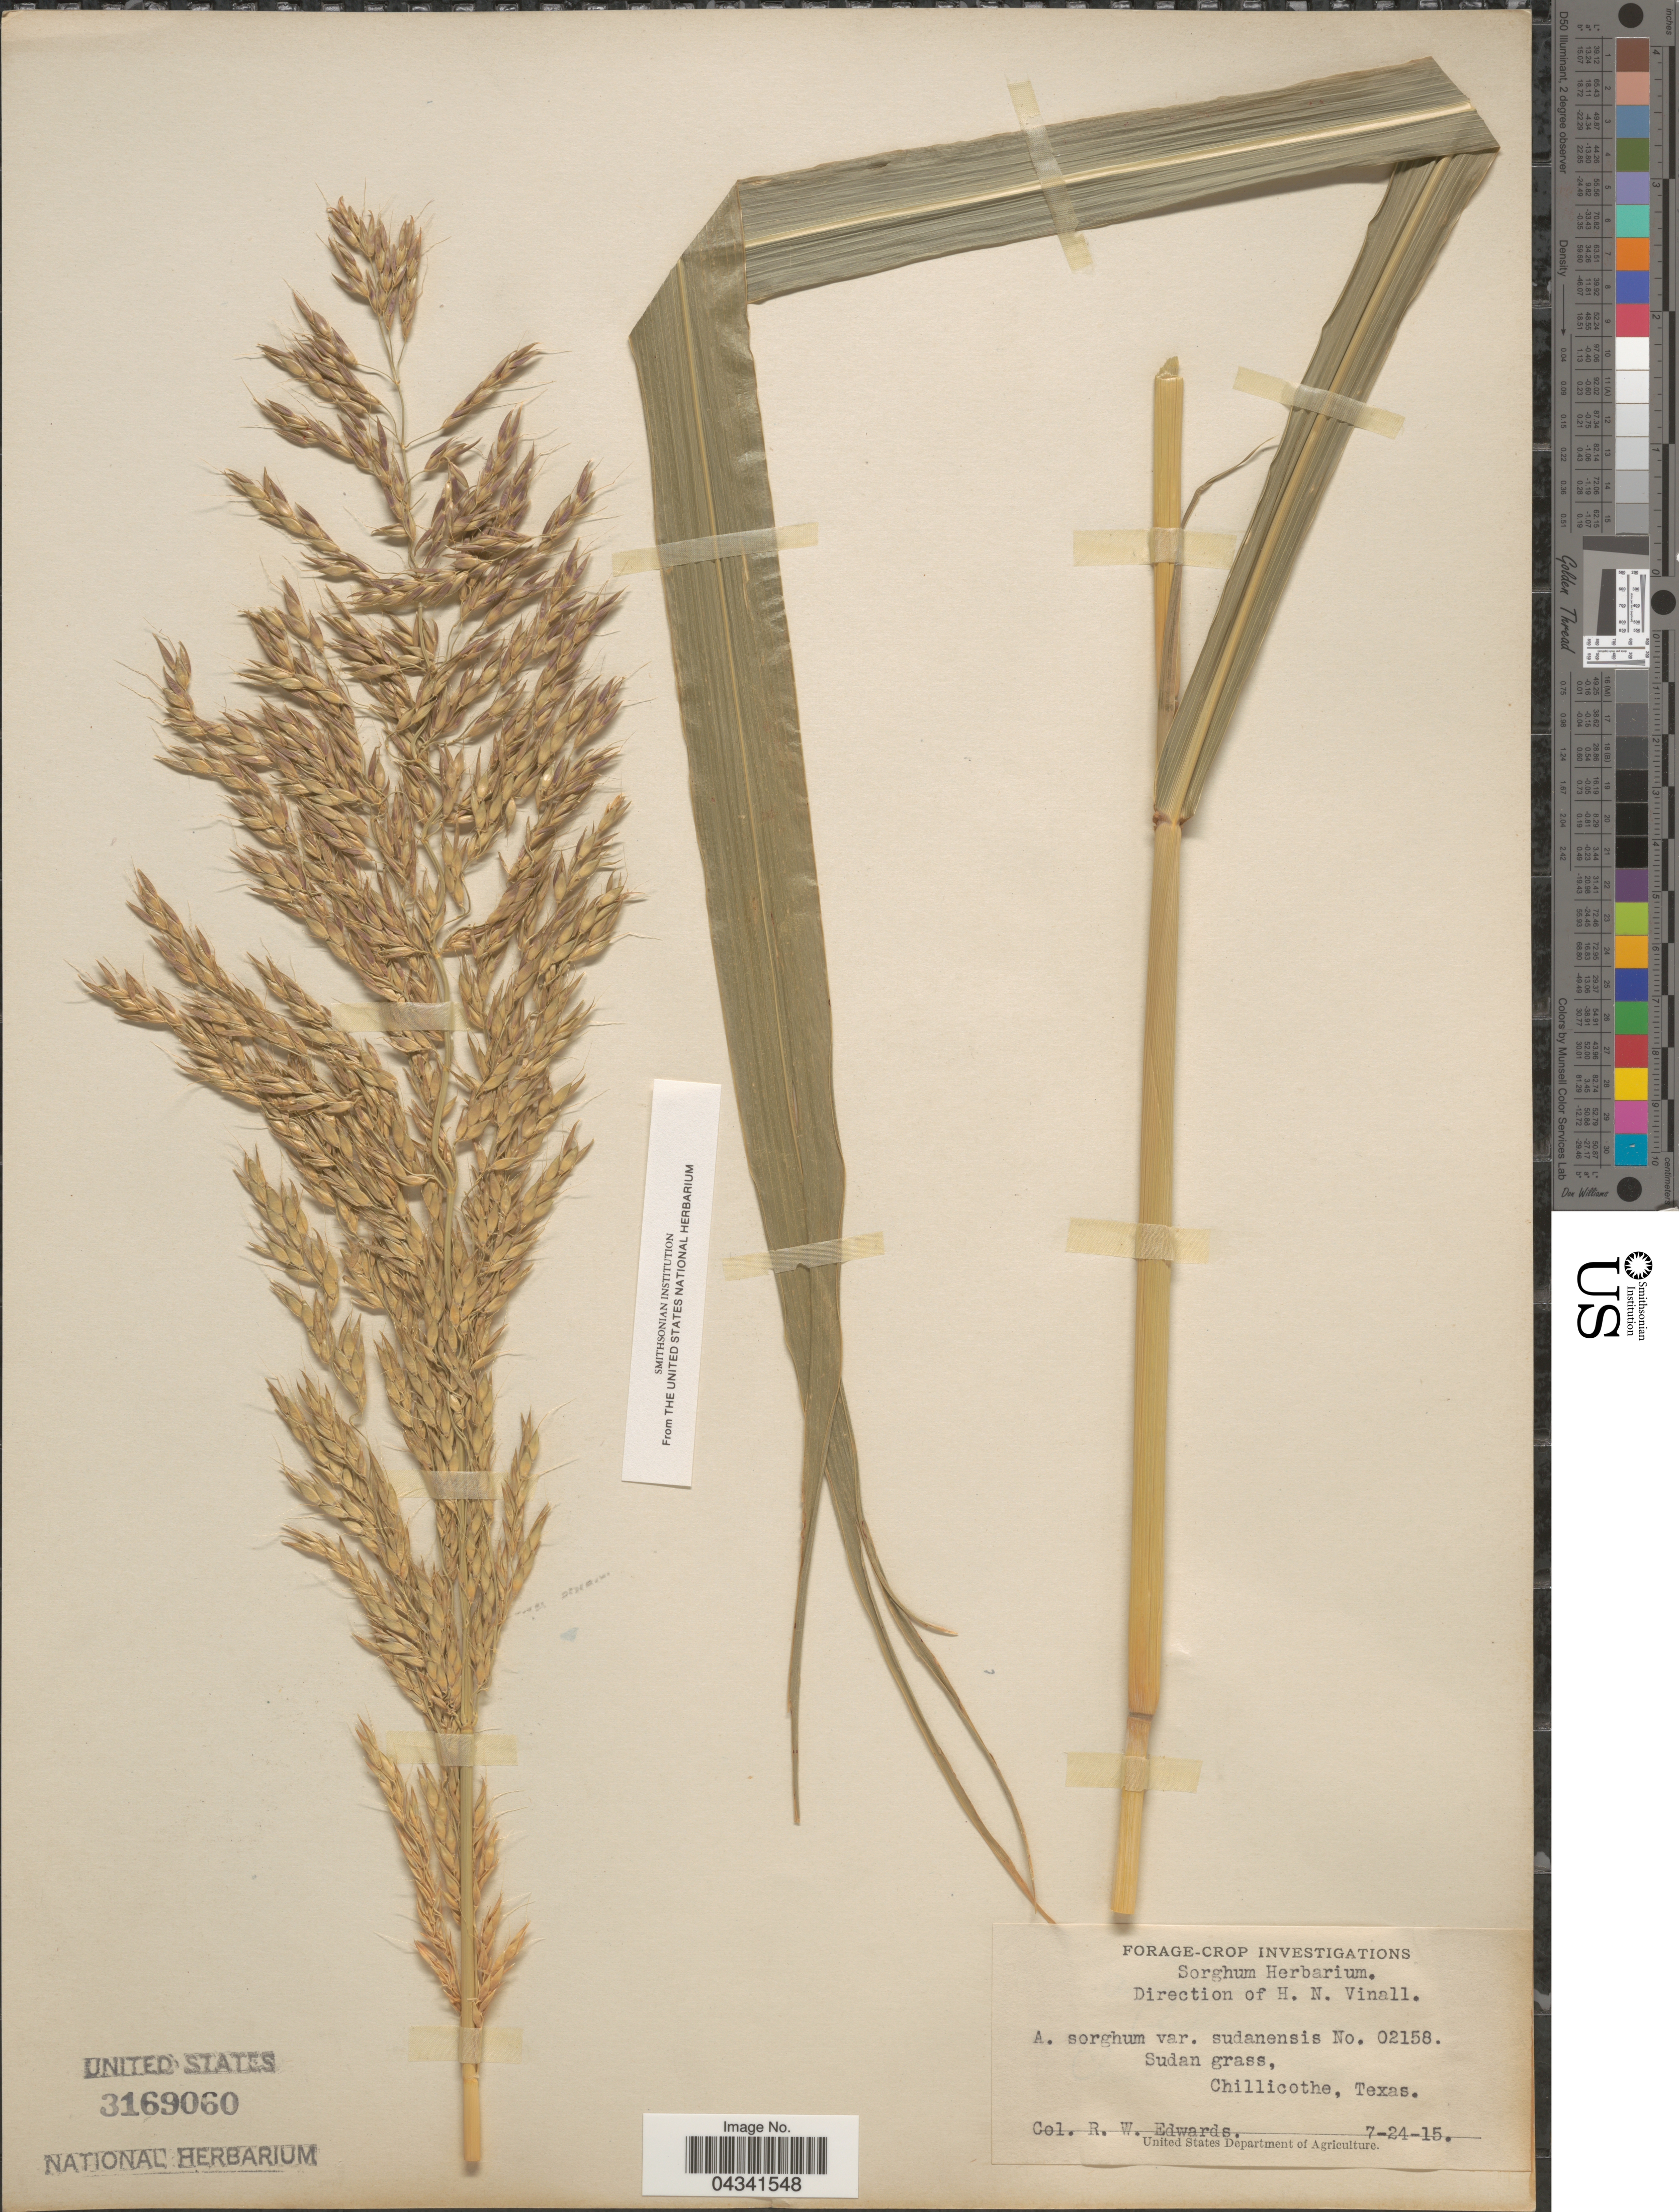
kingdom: Plantae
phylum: Tracheophyta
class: Liliopsida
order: Poales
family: Poaceae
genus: Sorghum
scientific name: Sorghum x drummondii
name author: (Nees ex Steud.) Millsp. & Chase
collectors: R. Edwards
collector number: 02158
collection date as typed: Transcribed d/m/y: 24/7/15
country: United States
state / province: Texas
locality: Chillicothe.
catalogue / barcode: US 3169060